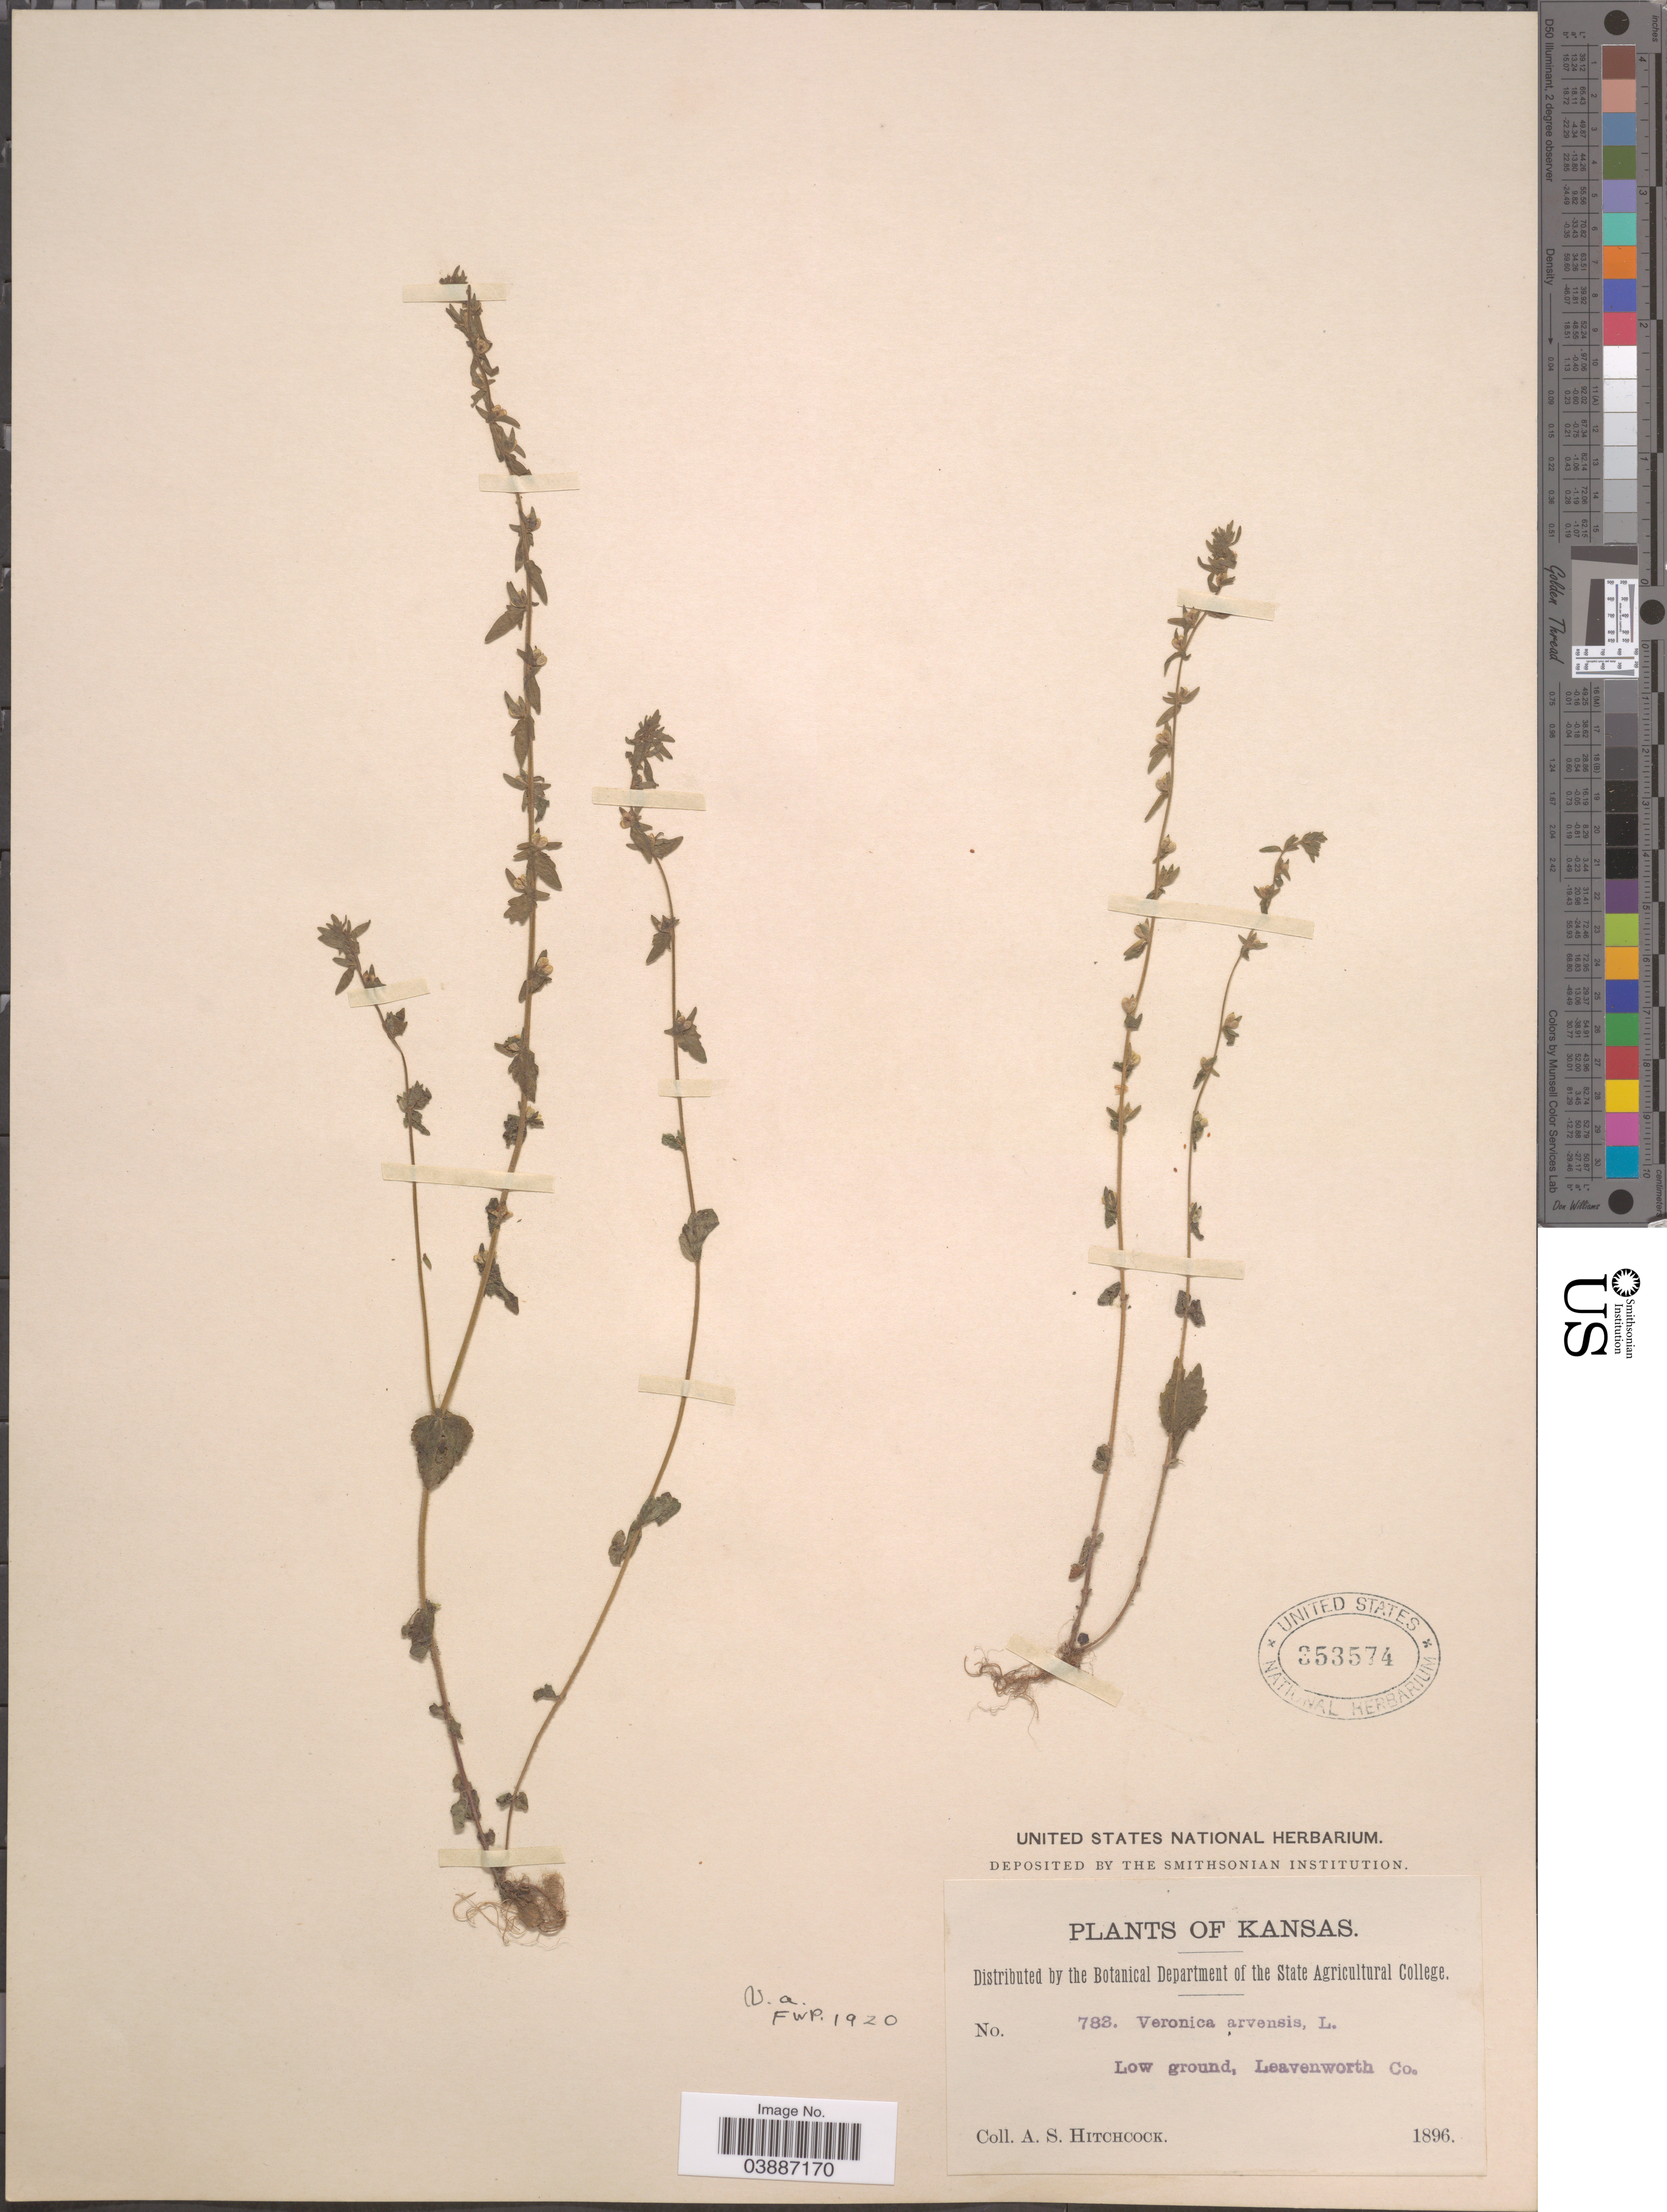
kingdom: Plantae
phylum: Tracheophyta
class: Magnoliopsida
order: Lamiales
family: Plantaginaceae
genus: Veronica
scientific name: Veronica arvensis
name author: L.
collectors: A. S. Hitchcock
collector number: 783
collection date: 1896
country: United States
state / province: Kansas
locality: Leavenworth Co.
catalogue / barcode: US 353574